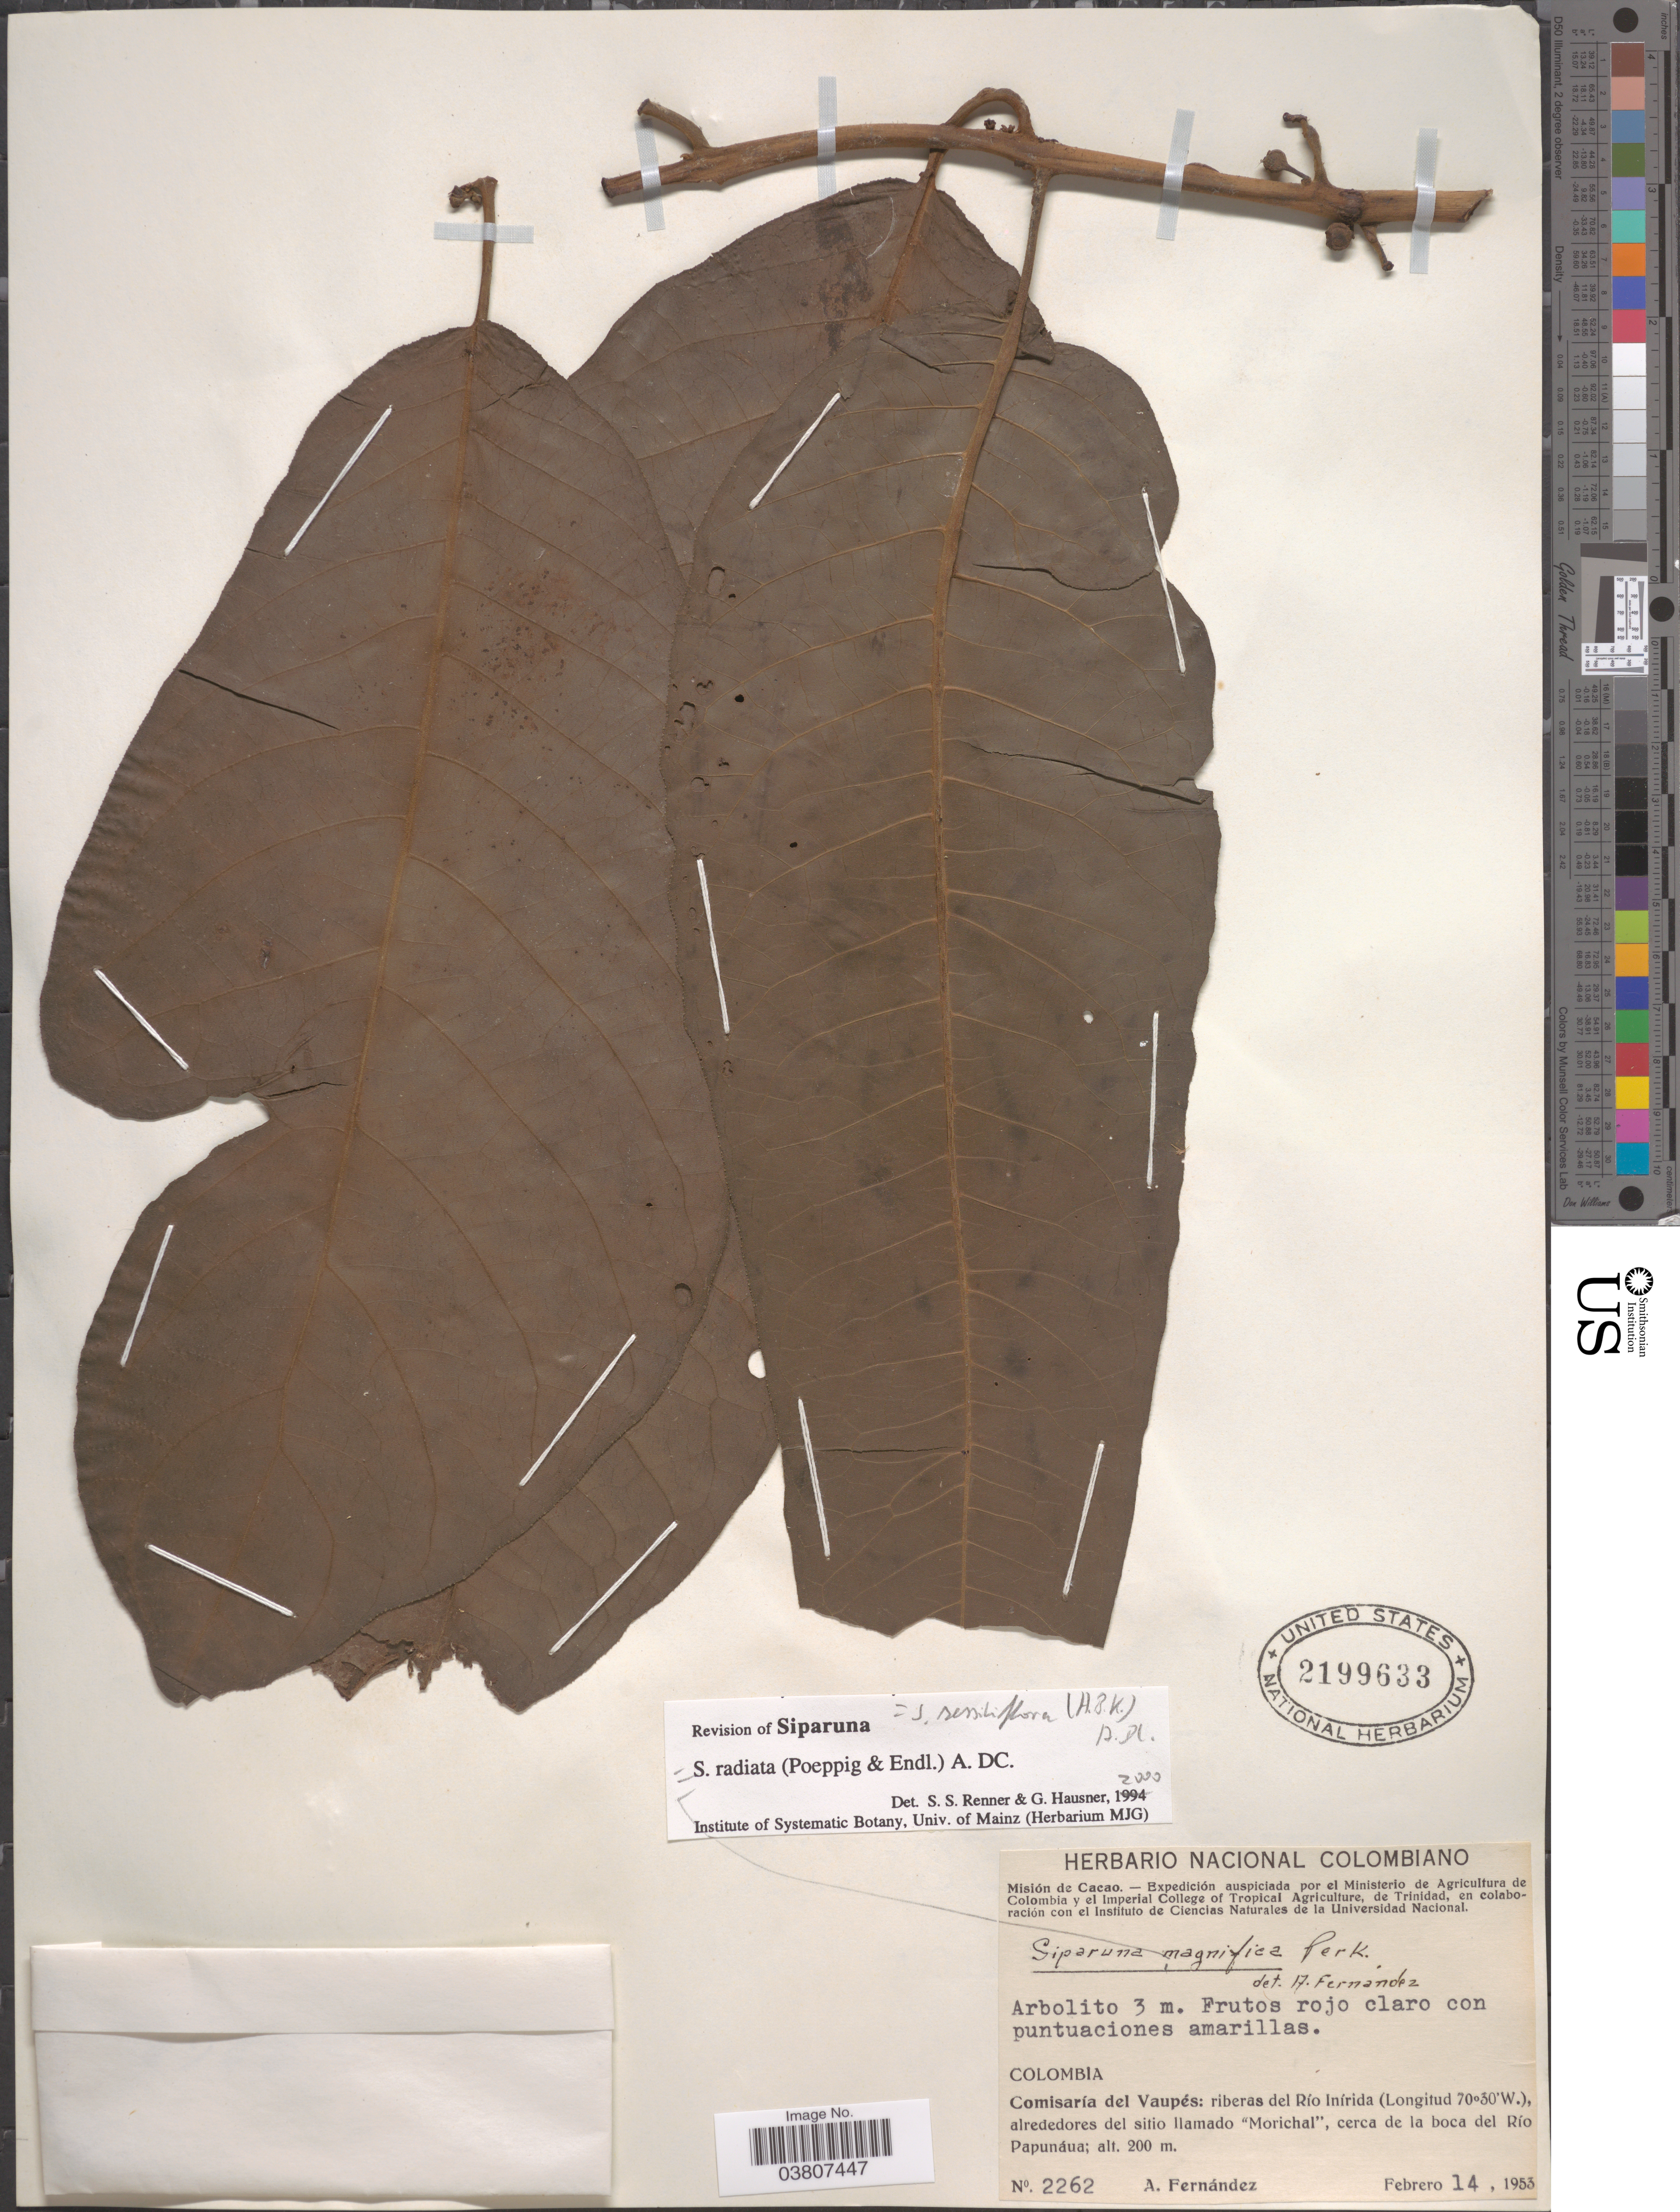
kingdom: Plantae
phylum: Tracheophyta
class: Magnoliopsida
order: Laurales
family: Siparunaceae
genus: Siparuna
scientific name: Siparuna sessiliflora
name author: (Kunth) A. DC.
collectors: A. Fernandez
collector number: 2262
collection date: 1953-02-14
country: Colombia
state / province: Vaupés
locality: Comisaría del Vaupés: riberas del Río Inírida, alrededores del sitio llamado "Morichal", cerca de la boca del Río Papunáua.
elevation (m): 200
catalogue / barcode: US 2199633